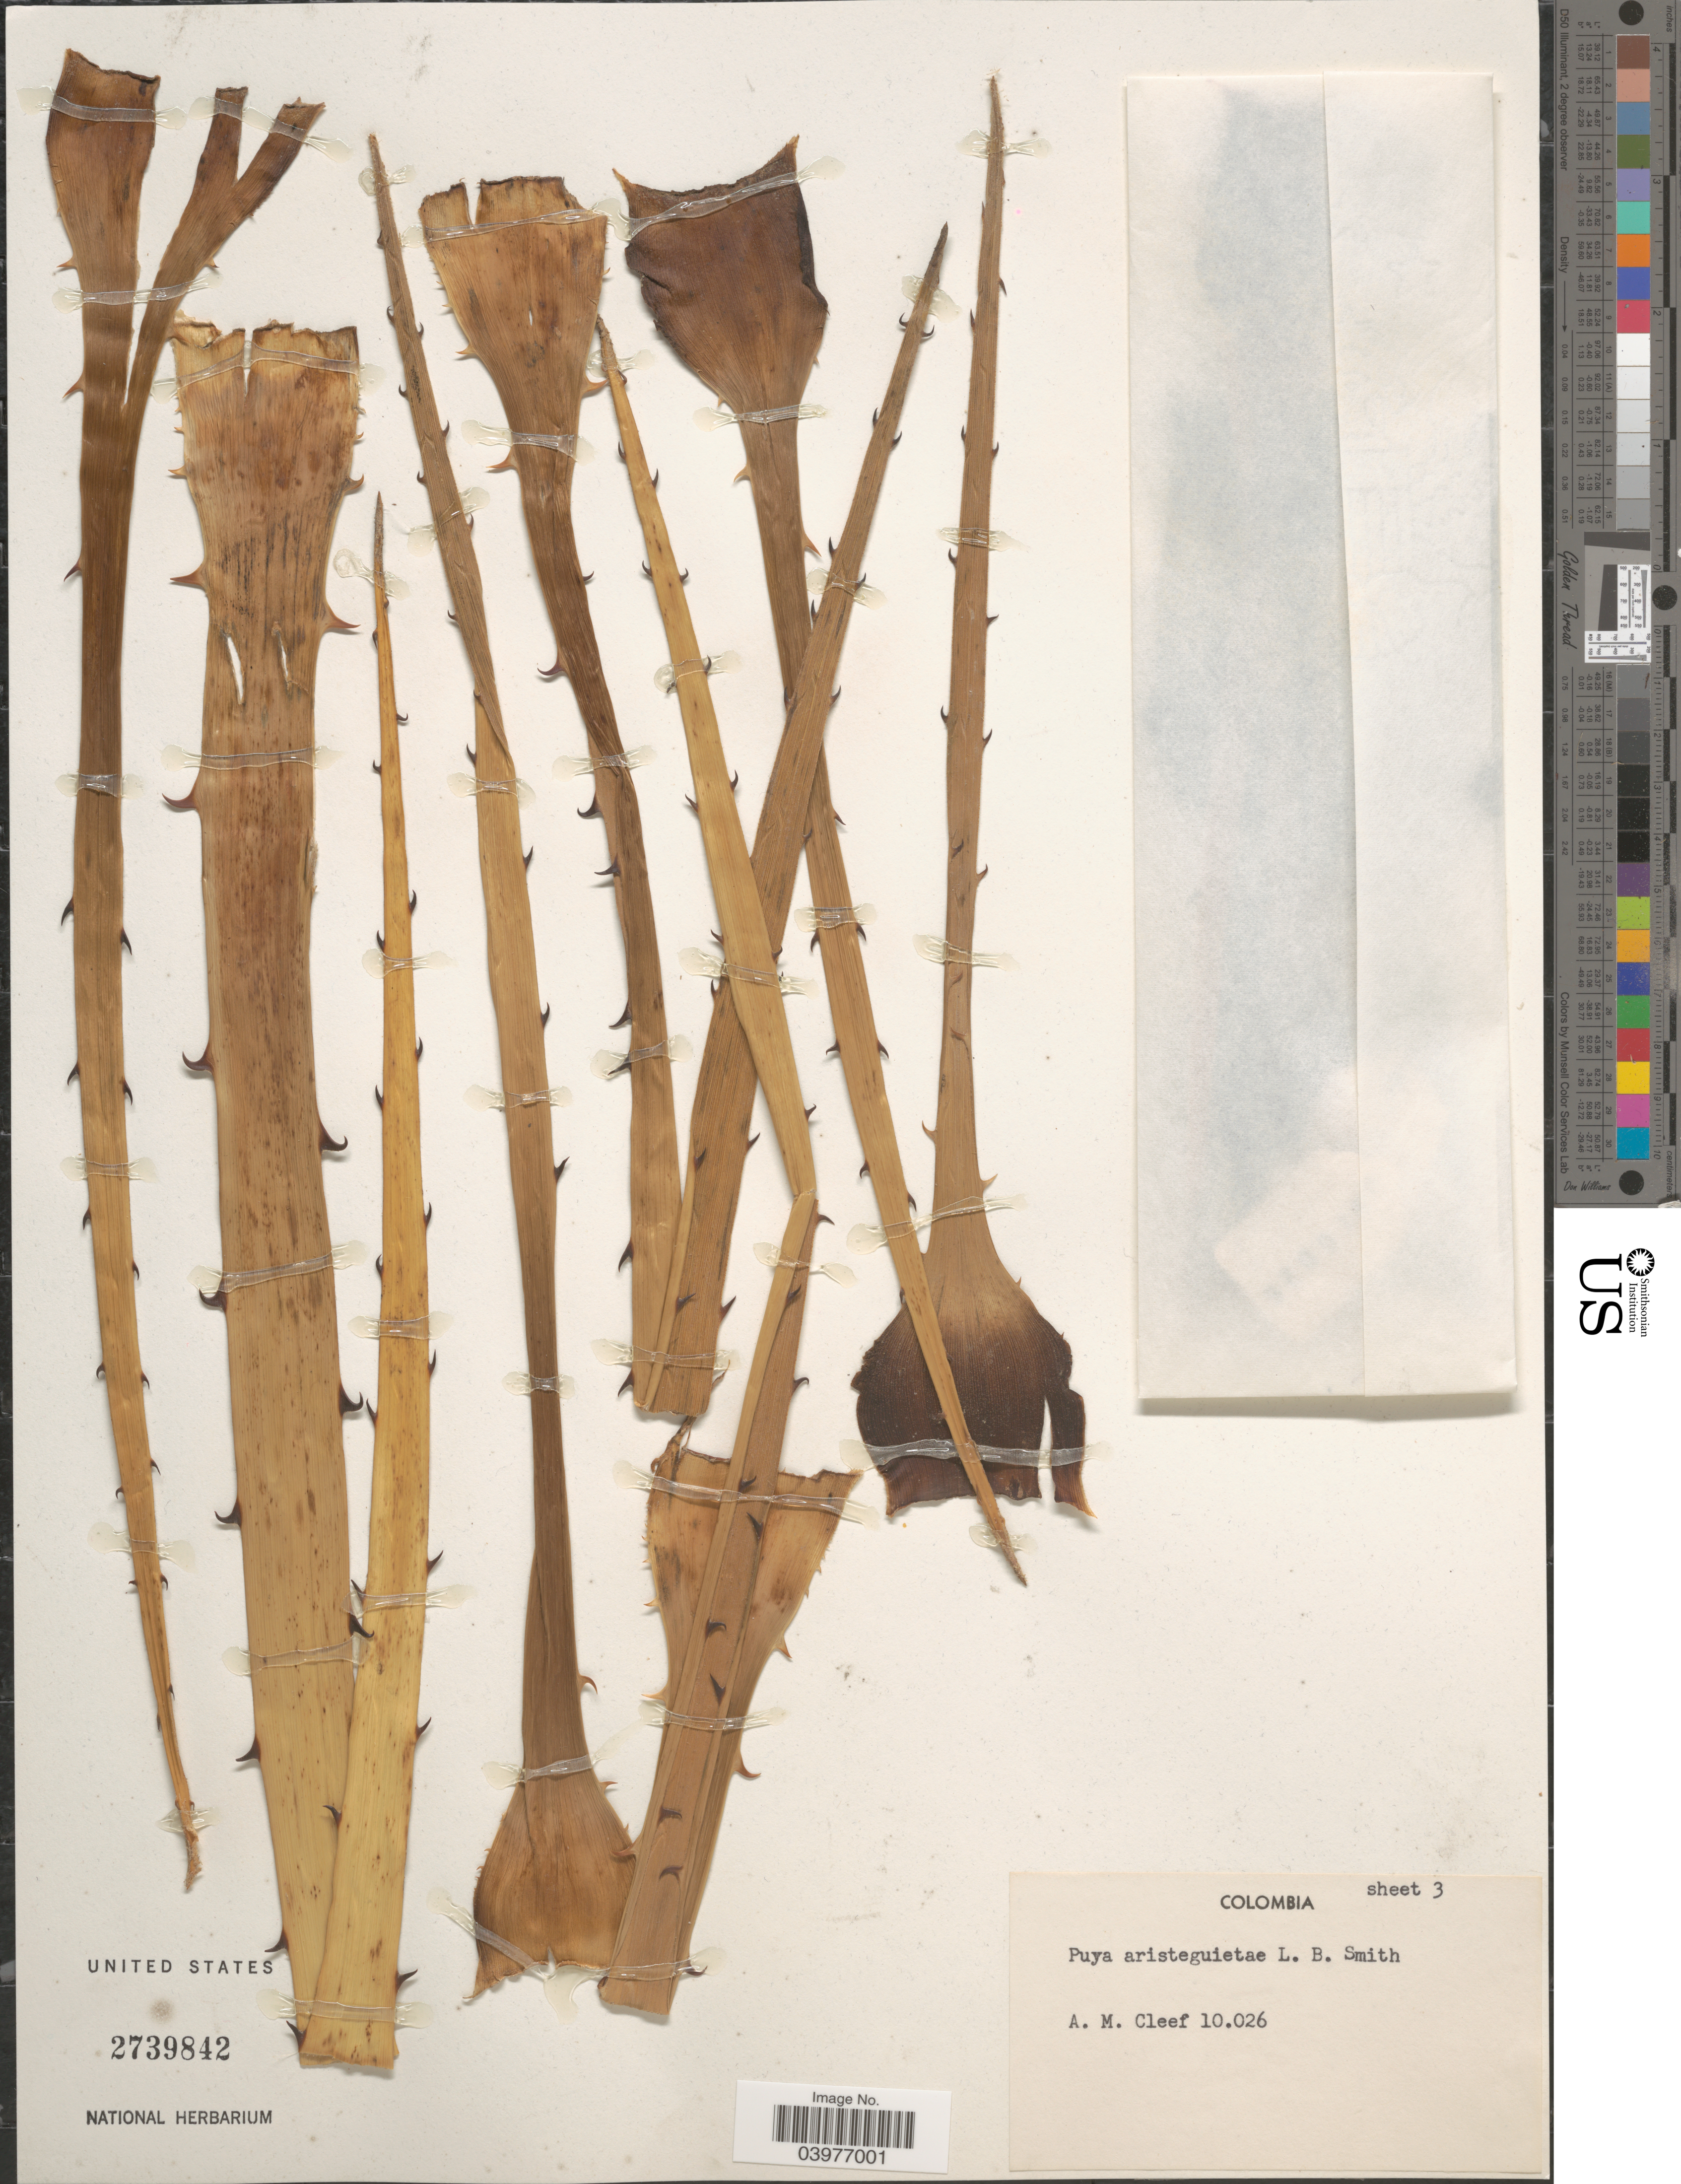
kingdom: Plantae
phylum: Tracheophyta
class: Liliopsida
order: Poales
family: Bromeliaceae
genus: Puya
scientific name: Puya aristeguietae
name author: L.B. Sm.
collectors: A. M. Cleef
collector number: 10026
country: Colombia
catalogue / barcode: US 2739842